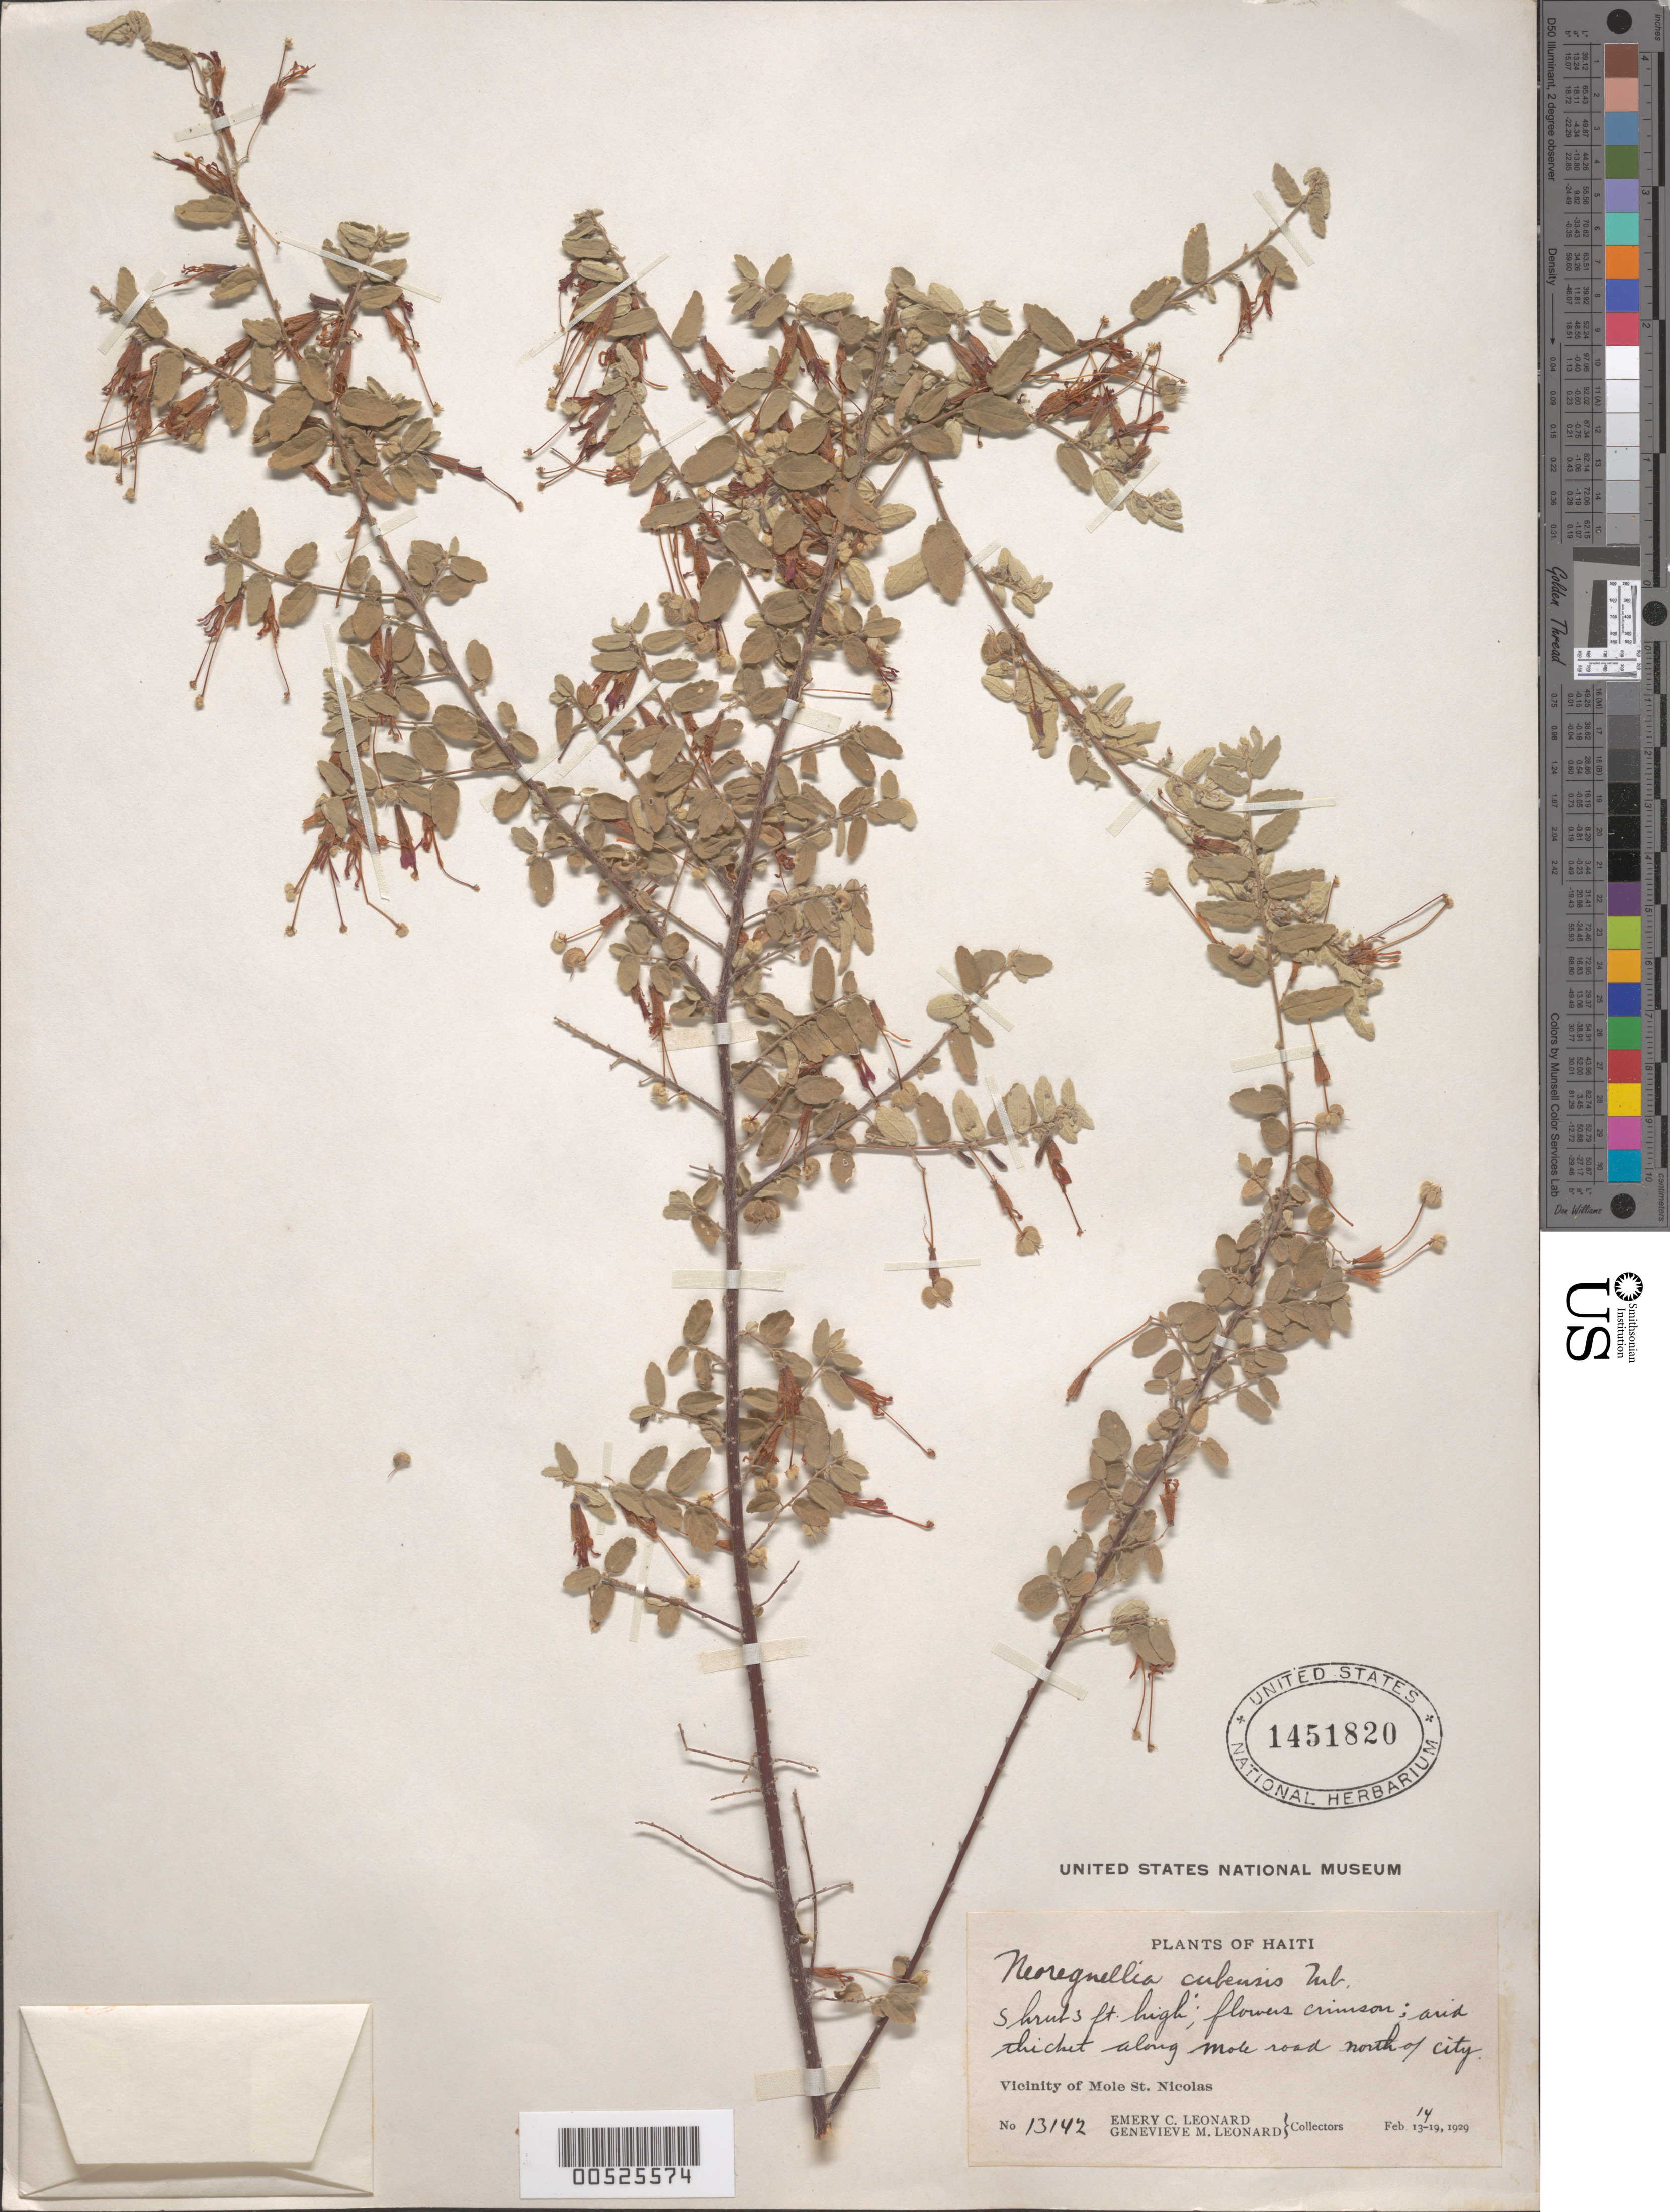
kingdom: Plantae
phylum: Tracheophyta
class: Magnoliopsida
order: Malvales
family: Malvaceae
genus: Neoregnellia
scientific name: Neoregnellia cubensis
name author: Urb.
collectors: E. C. Leonard & G. M. Leonard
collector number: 13142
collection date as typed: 14 Feb 1929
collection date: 1929-02-14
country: Haiti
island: Hispaniola Island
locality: Vicinity of Mole St. Nicolas, along mole road N of city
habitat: Arid thicket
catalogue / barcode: US 1451820